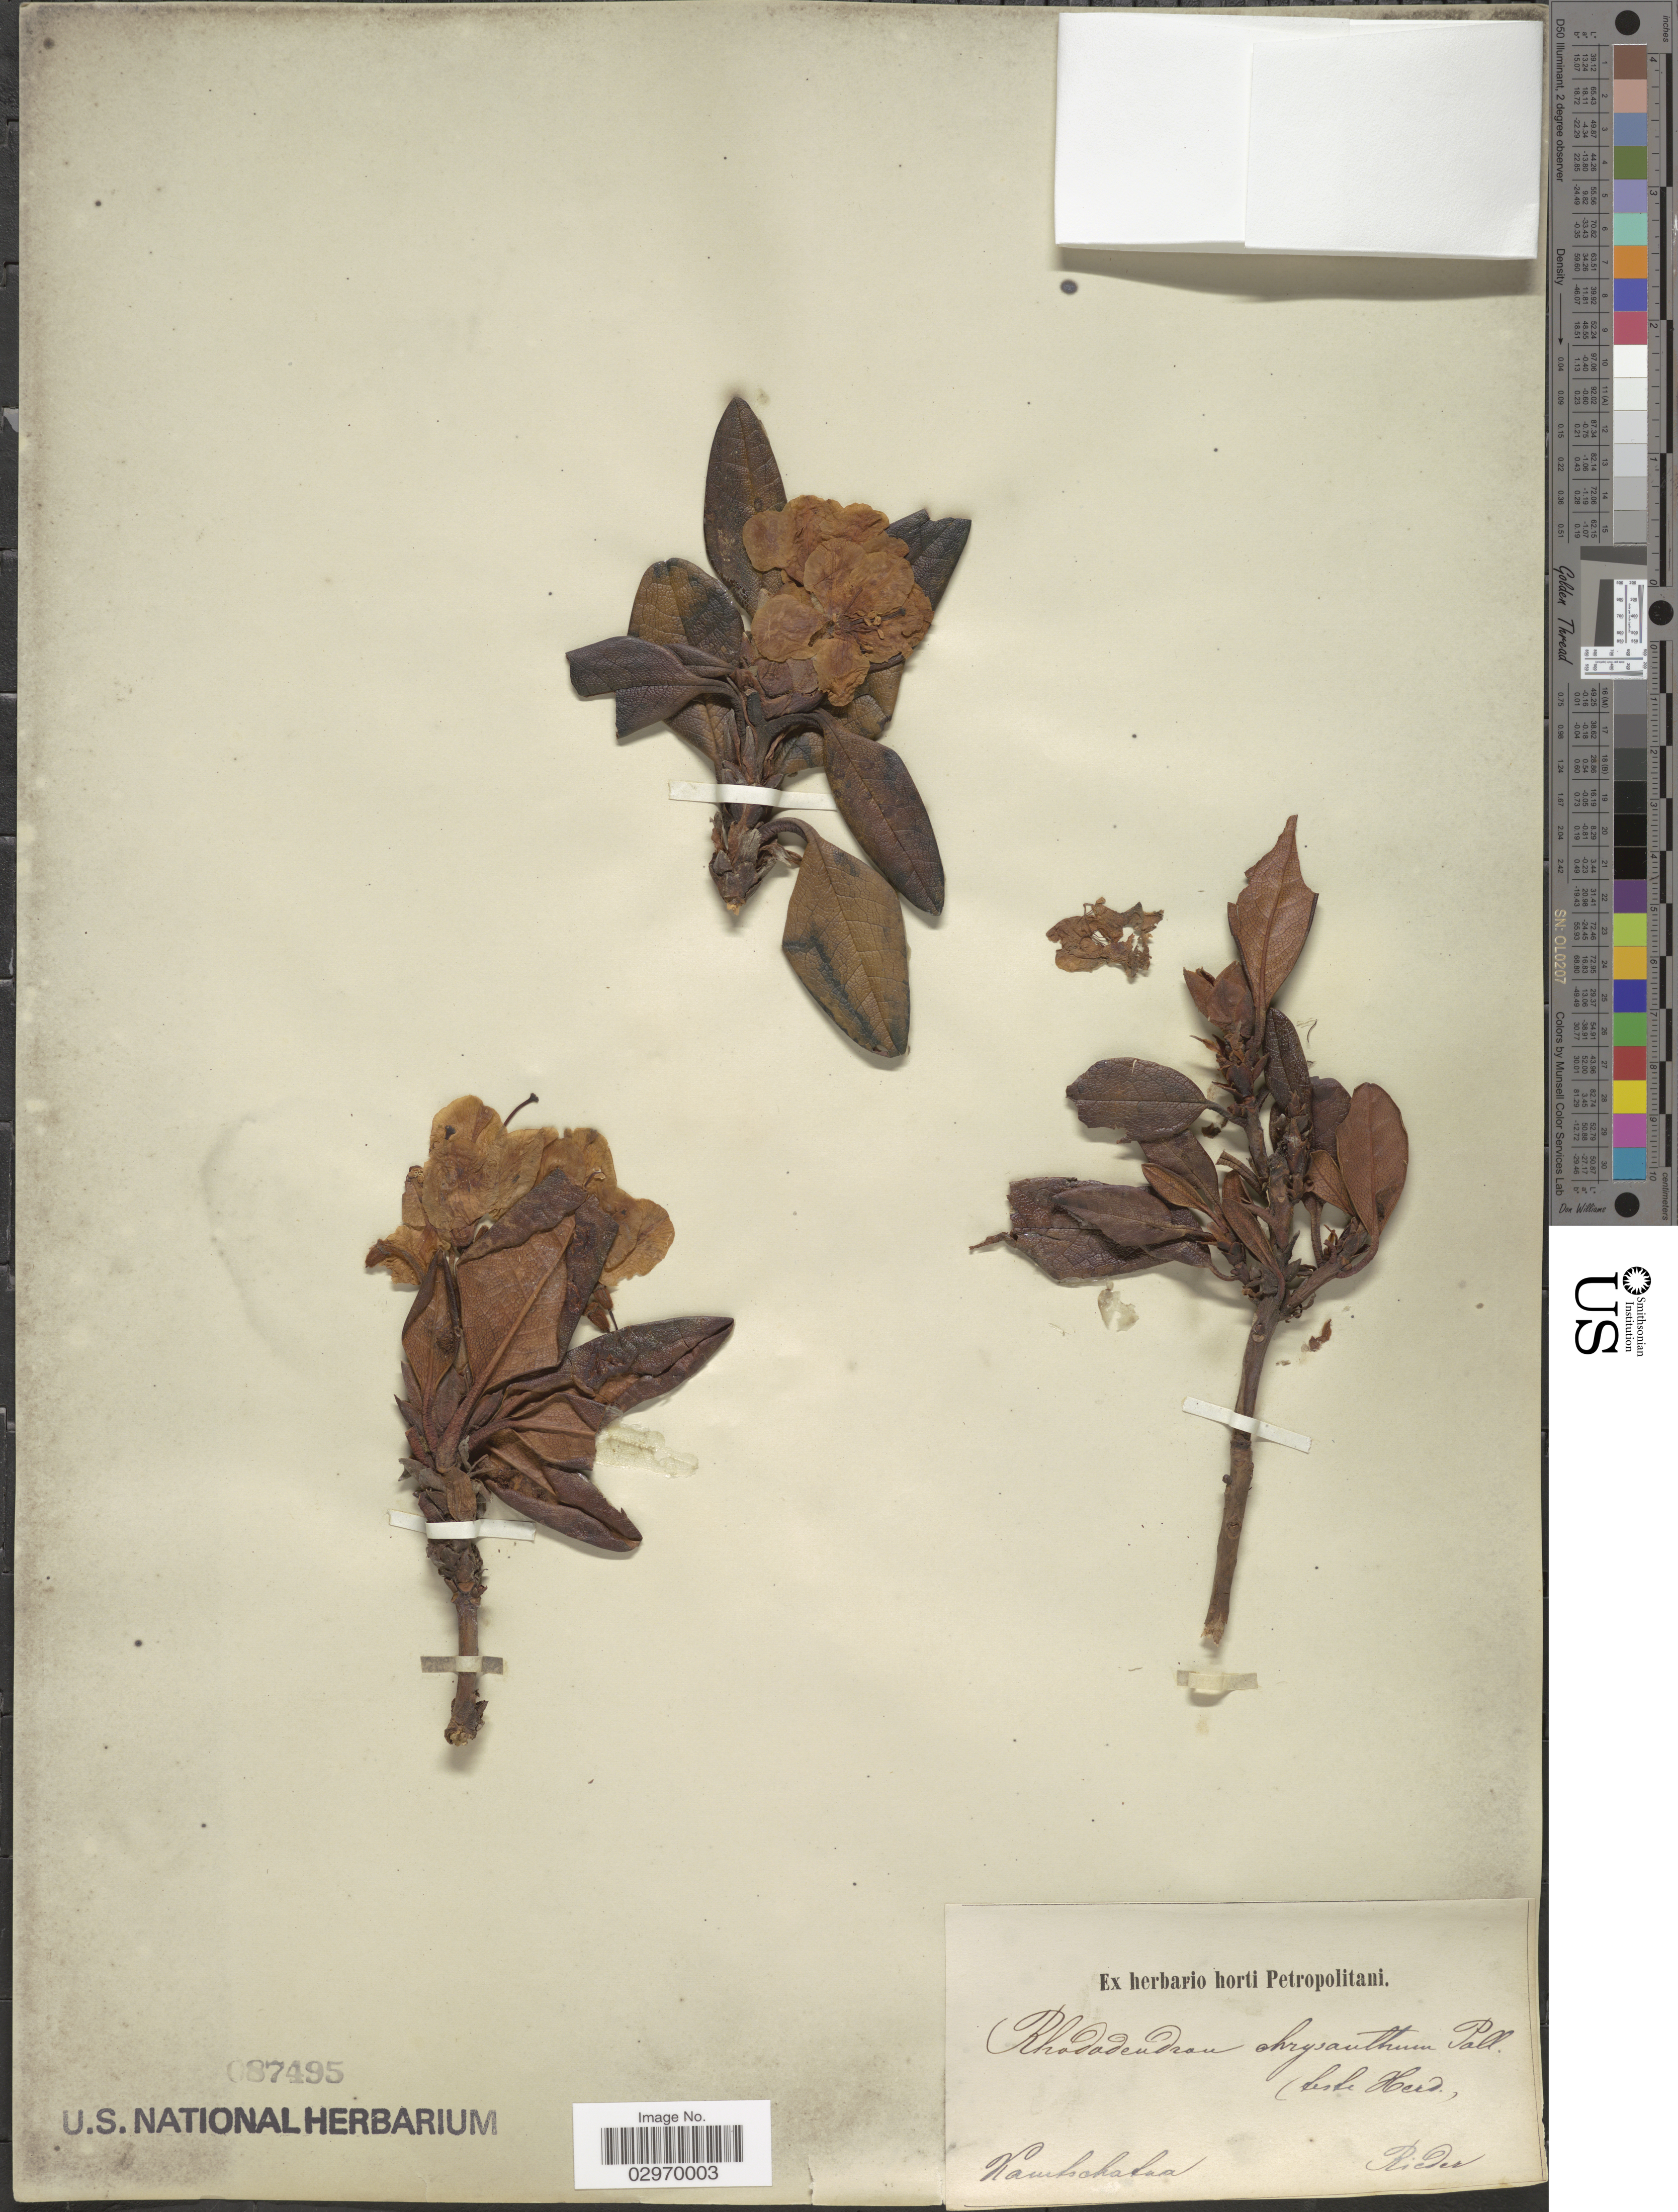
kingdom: Plantae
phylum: Tracheophyta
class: Magnoliopsida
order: Ericales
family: Ericaceae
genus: Rhododendron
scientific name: Rhododendron chrysanthum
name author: Pall.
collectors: Rieder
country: Russian Federation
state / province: Kamchatka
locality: Kamtschatka.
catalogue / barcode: US 87495